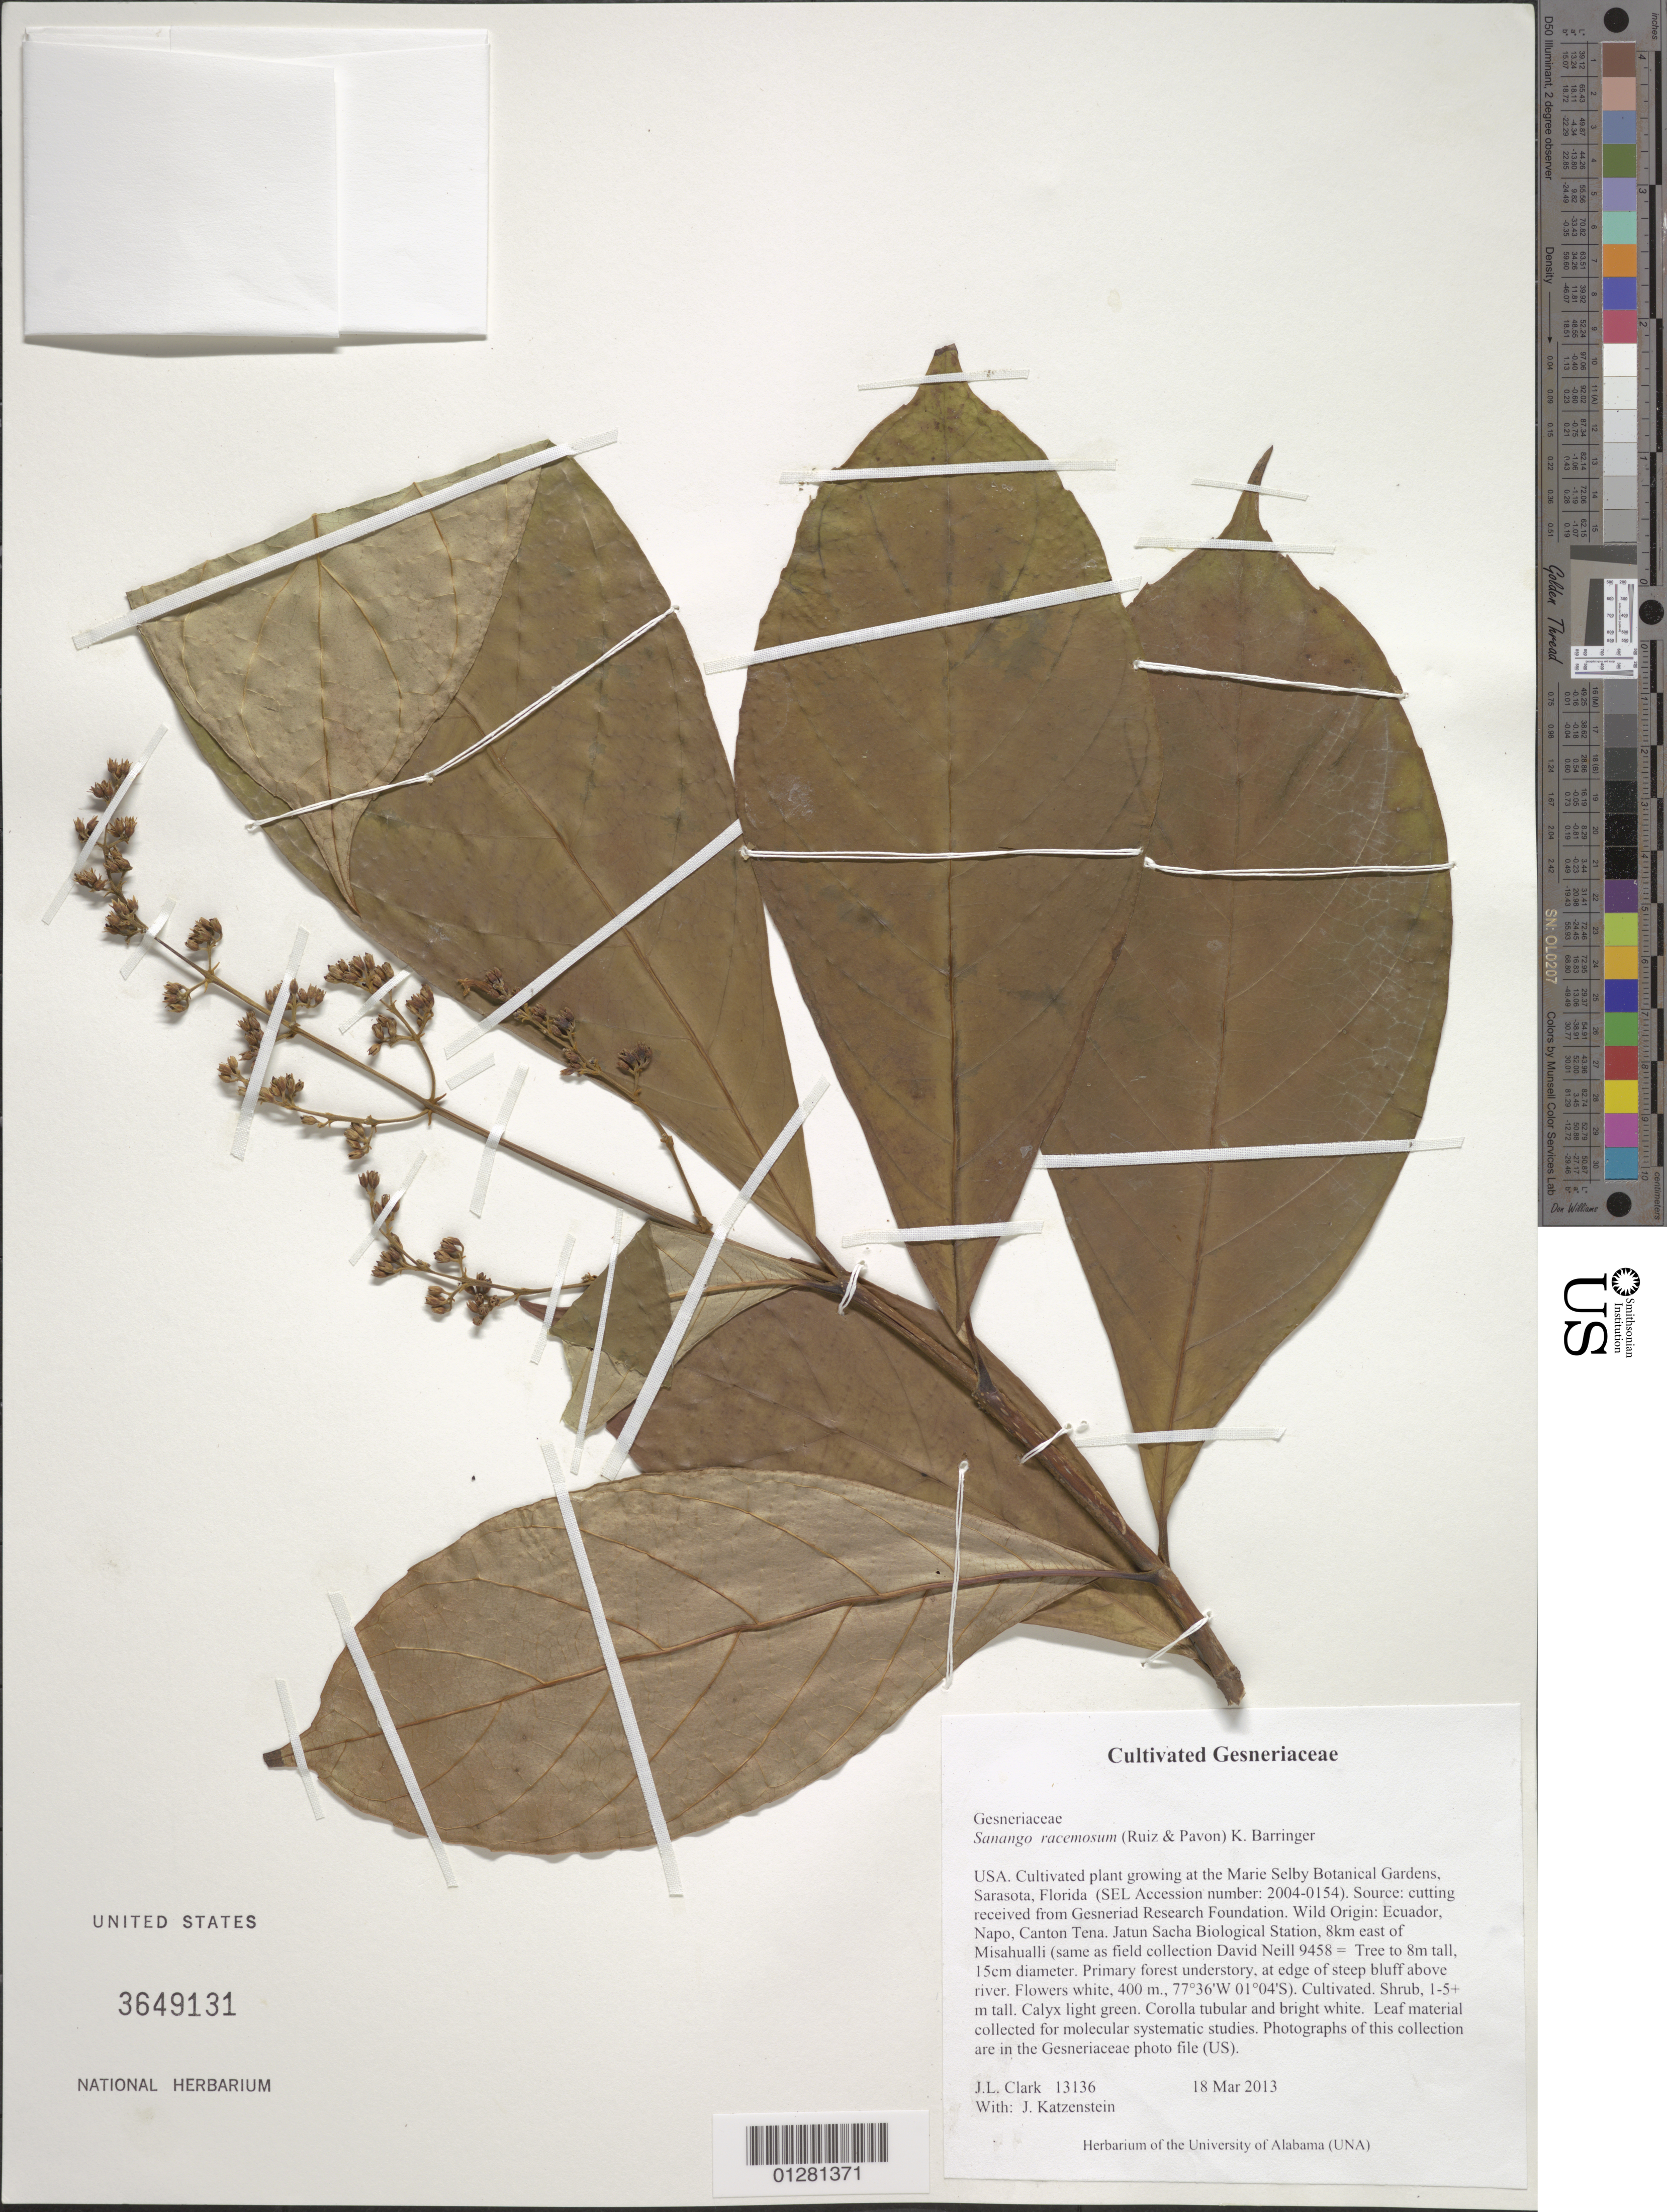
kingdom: Plantae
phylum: Tracheophyta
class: Magnoliopsida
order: Lamiales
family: Gesneriaceae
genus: Sanango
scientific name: Sanango racemosum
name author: (Ruiz & Pav.) Barringer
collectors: J. L. Clark & J. Katzenstein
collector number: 13136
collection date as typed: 18 Mar 2013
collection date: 2013-03-18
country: United States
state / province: Florida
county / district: Sarasota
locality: Sarasota. Marie Selby Botanical Gardens.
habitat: Cultivated. Tree.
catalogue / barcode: US 3649131